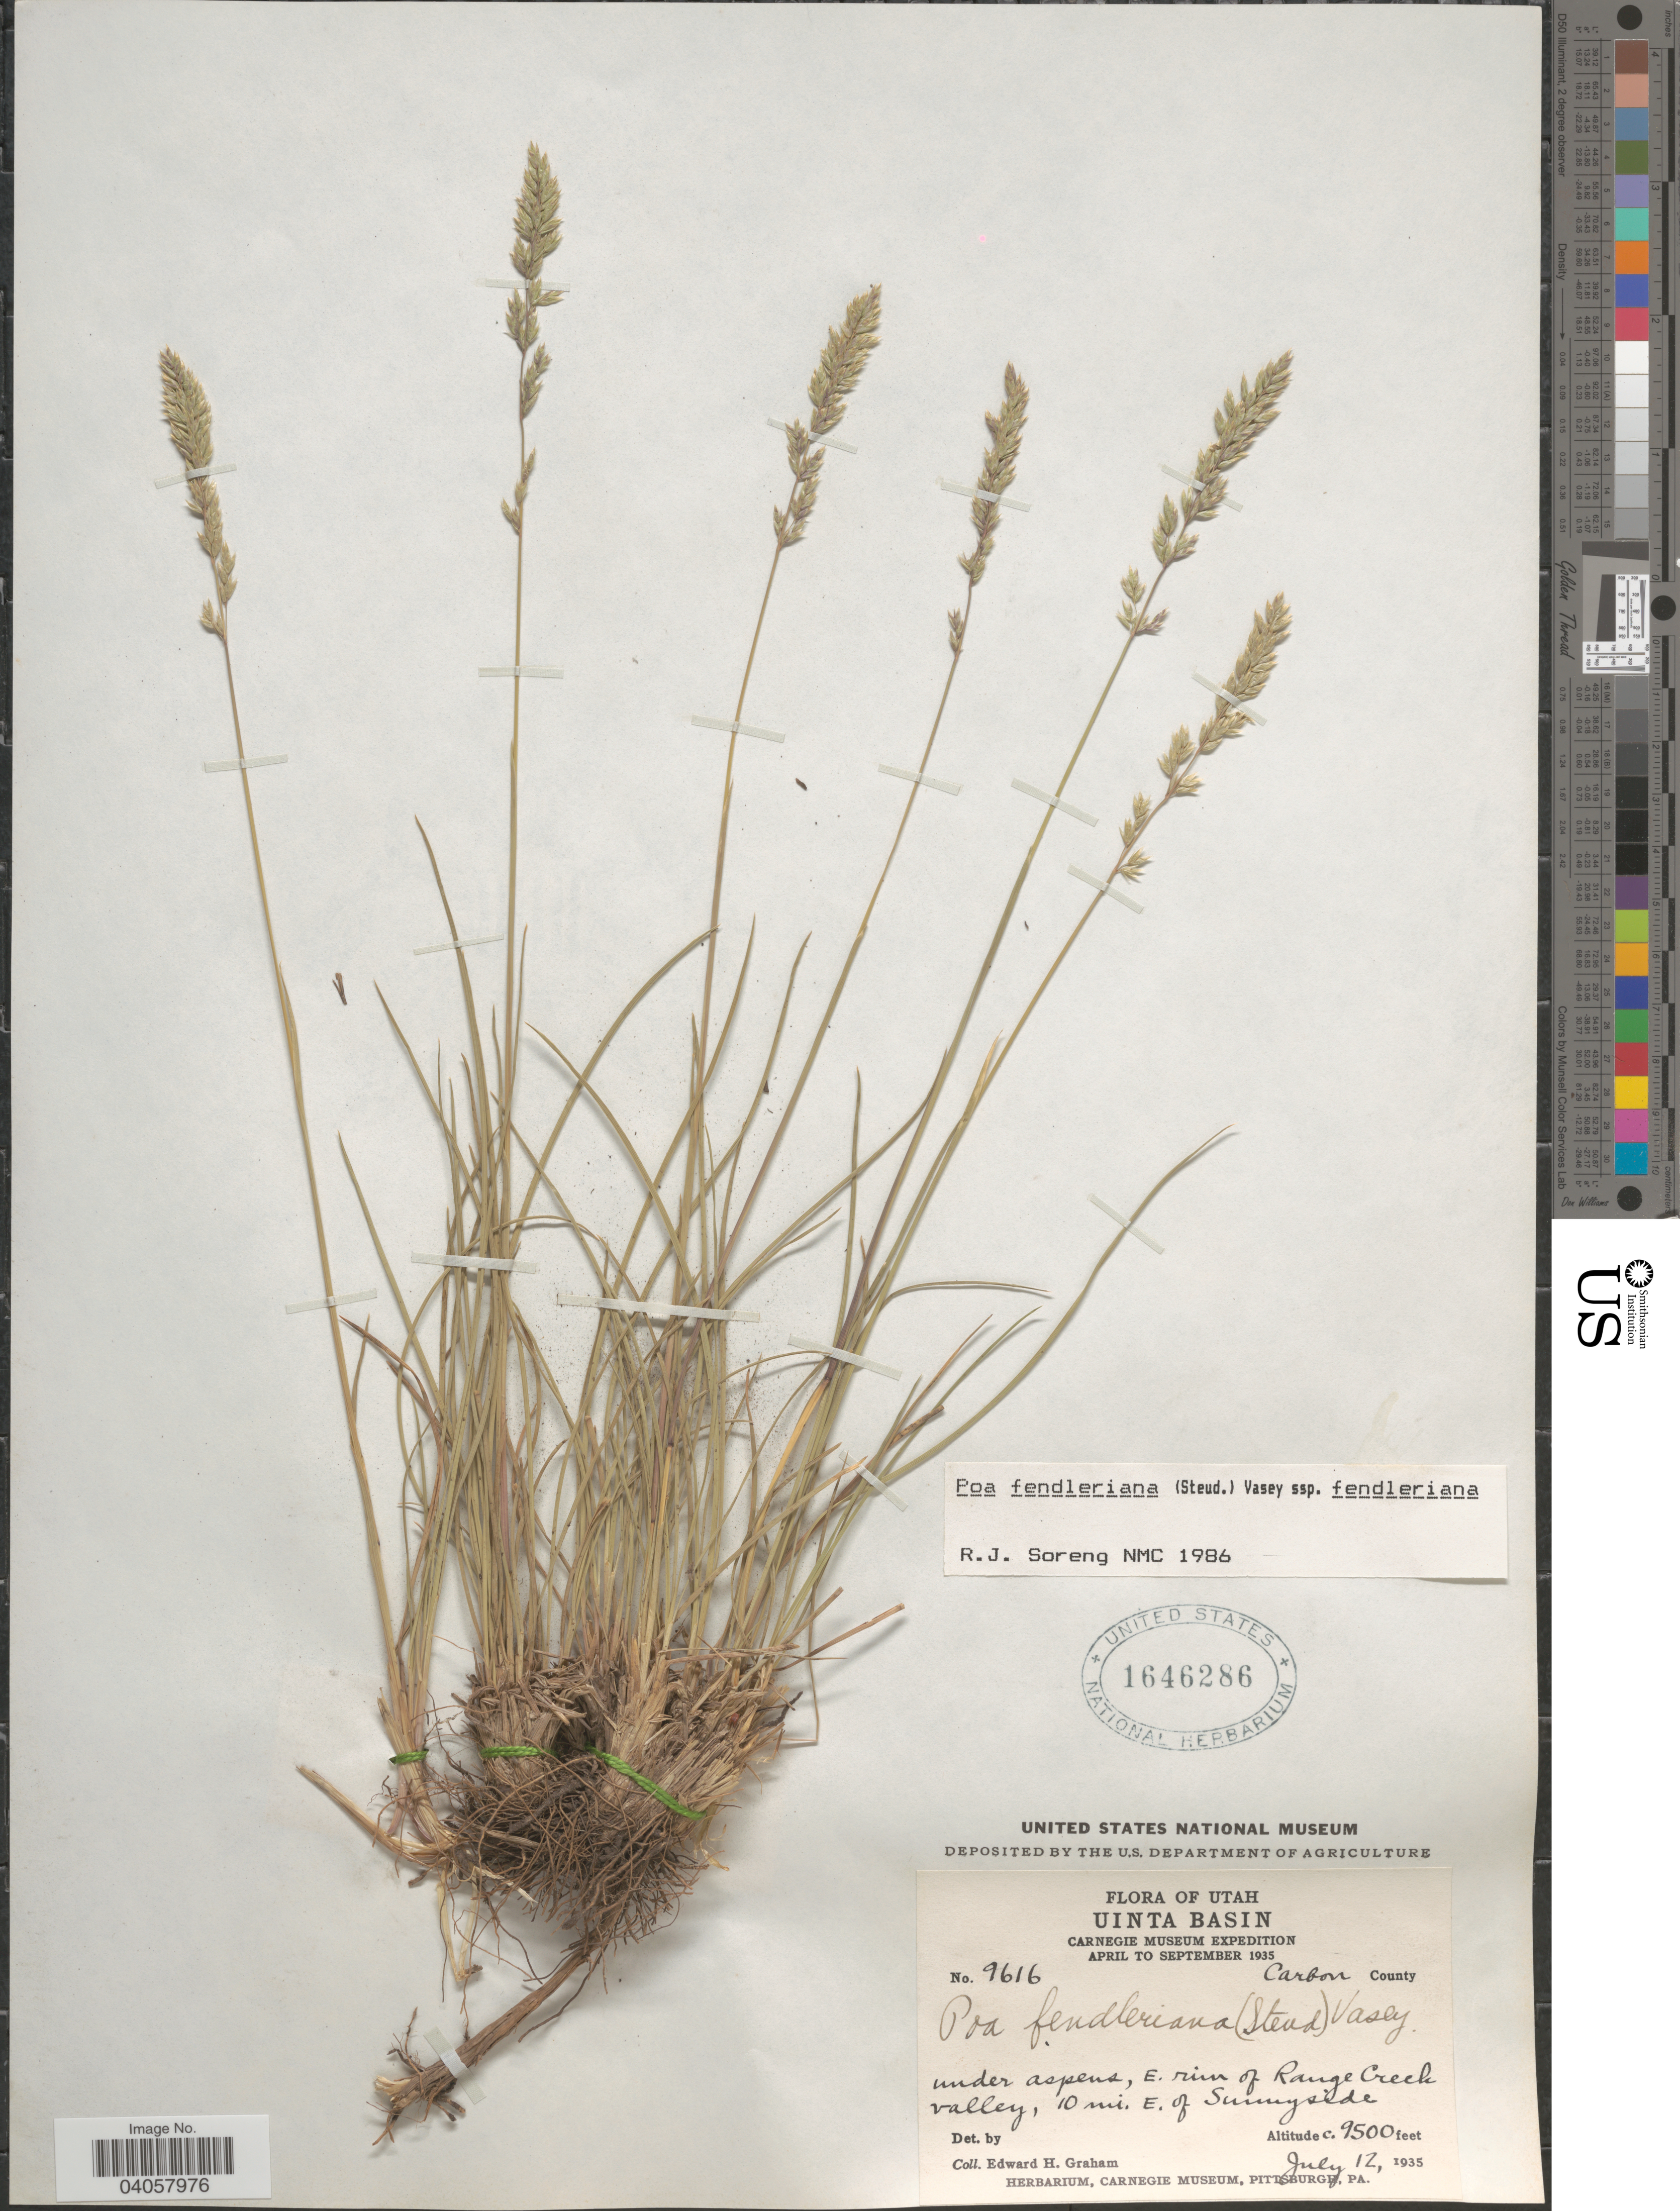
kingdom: Plantae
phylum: Tracheophyta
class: Liliopsida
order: Poales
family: Poaceae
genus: Poa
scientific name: Poa fendleriana subsp. longiligula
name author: (Scribn. & T.A. Williams) Soreng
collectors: E. H. Graham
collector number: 9616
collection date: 1935-07-12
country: United States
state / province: Utah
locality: Uinta Basin. Carbon County. Under aspens, E. rim of Range Creek valley, 10 mi. E. of Sunnyside.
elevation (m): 2896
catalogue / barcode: US 1646286